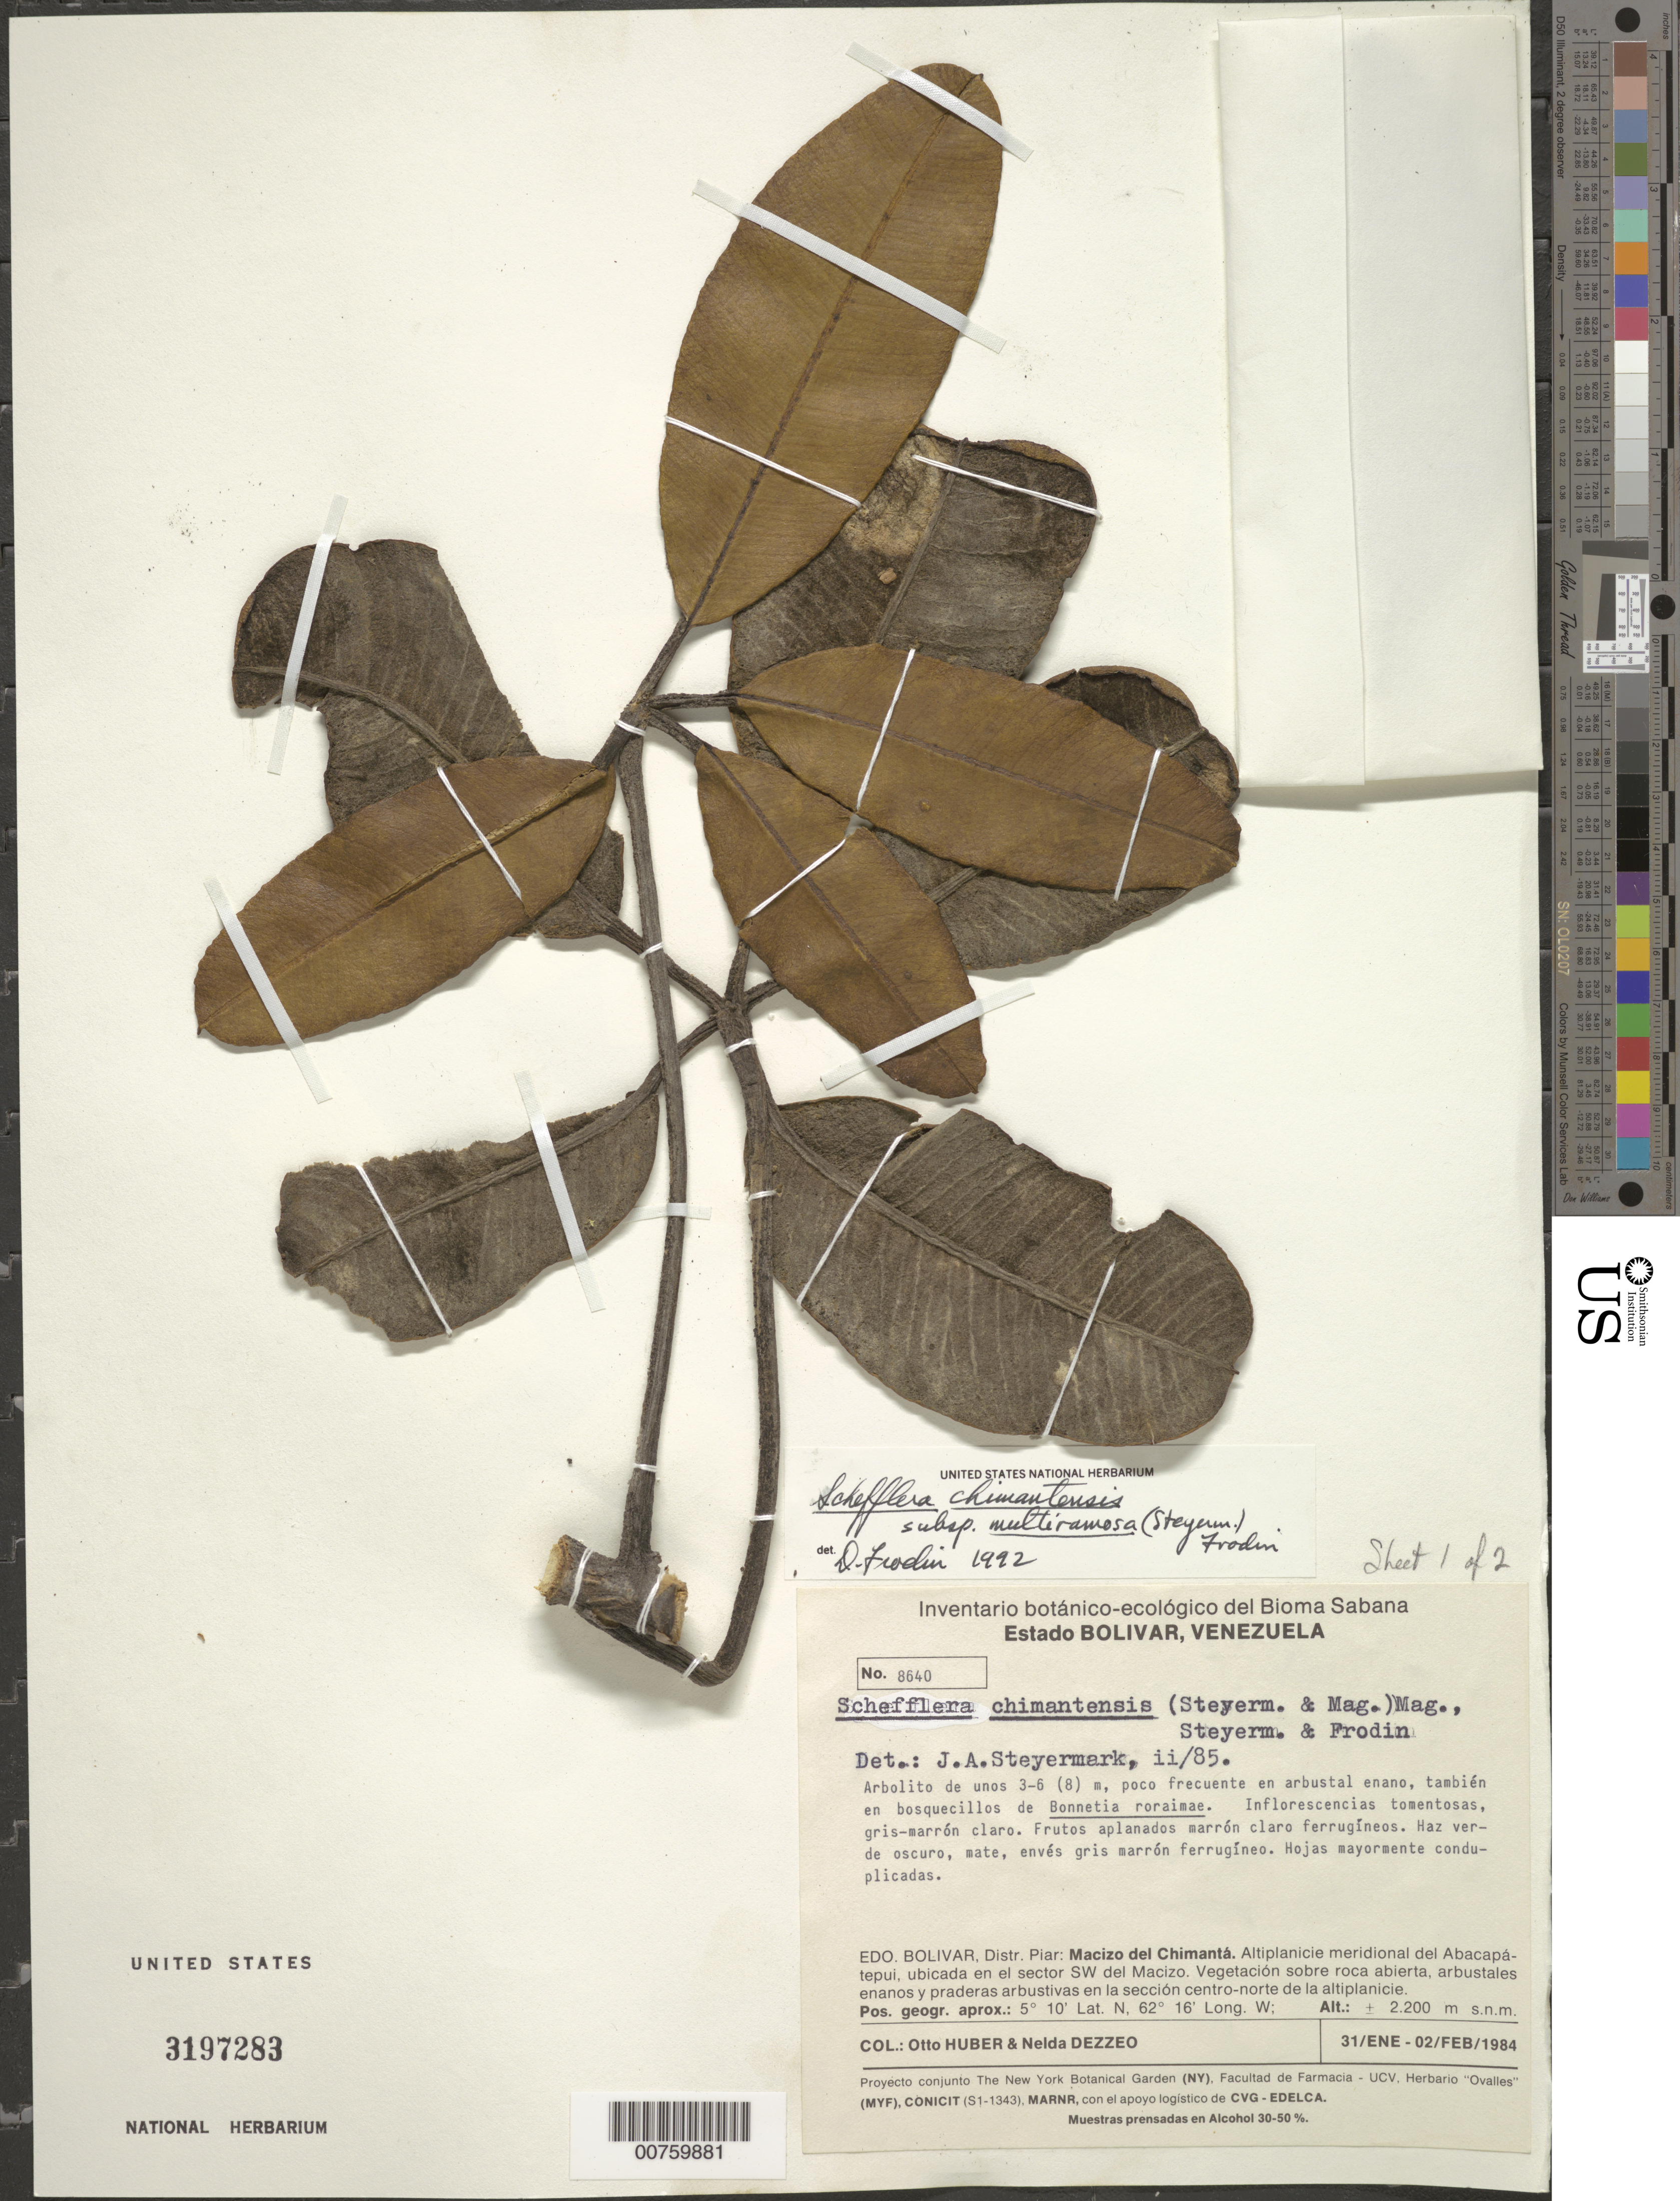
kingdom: Plantae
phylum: Tracheophyta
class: Magnoliopsida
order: Apiales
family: Araliaceae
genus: Schefflera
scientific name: Schefflera chimantensis subsp. multiramosa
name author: (Steyerm.) Frodin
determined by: Frodin, D. G.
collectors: O. Huber & N. Dezzeo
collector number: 8640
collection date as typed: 31-Jan-84 to 2-Feb-84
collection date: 1984-01-31/1984-02-02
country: Venezuela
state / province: Bolívar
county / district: Piar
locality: Macizo del Chimantá, sección septentríonal del Abacapá-tepuí, en el extremo norte del Macizo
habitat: Vegetación sobre roca abierta, en arbustal enano, también en bosquecillos de Bonnetia ror.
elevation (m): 2200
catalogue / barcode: US 3197283